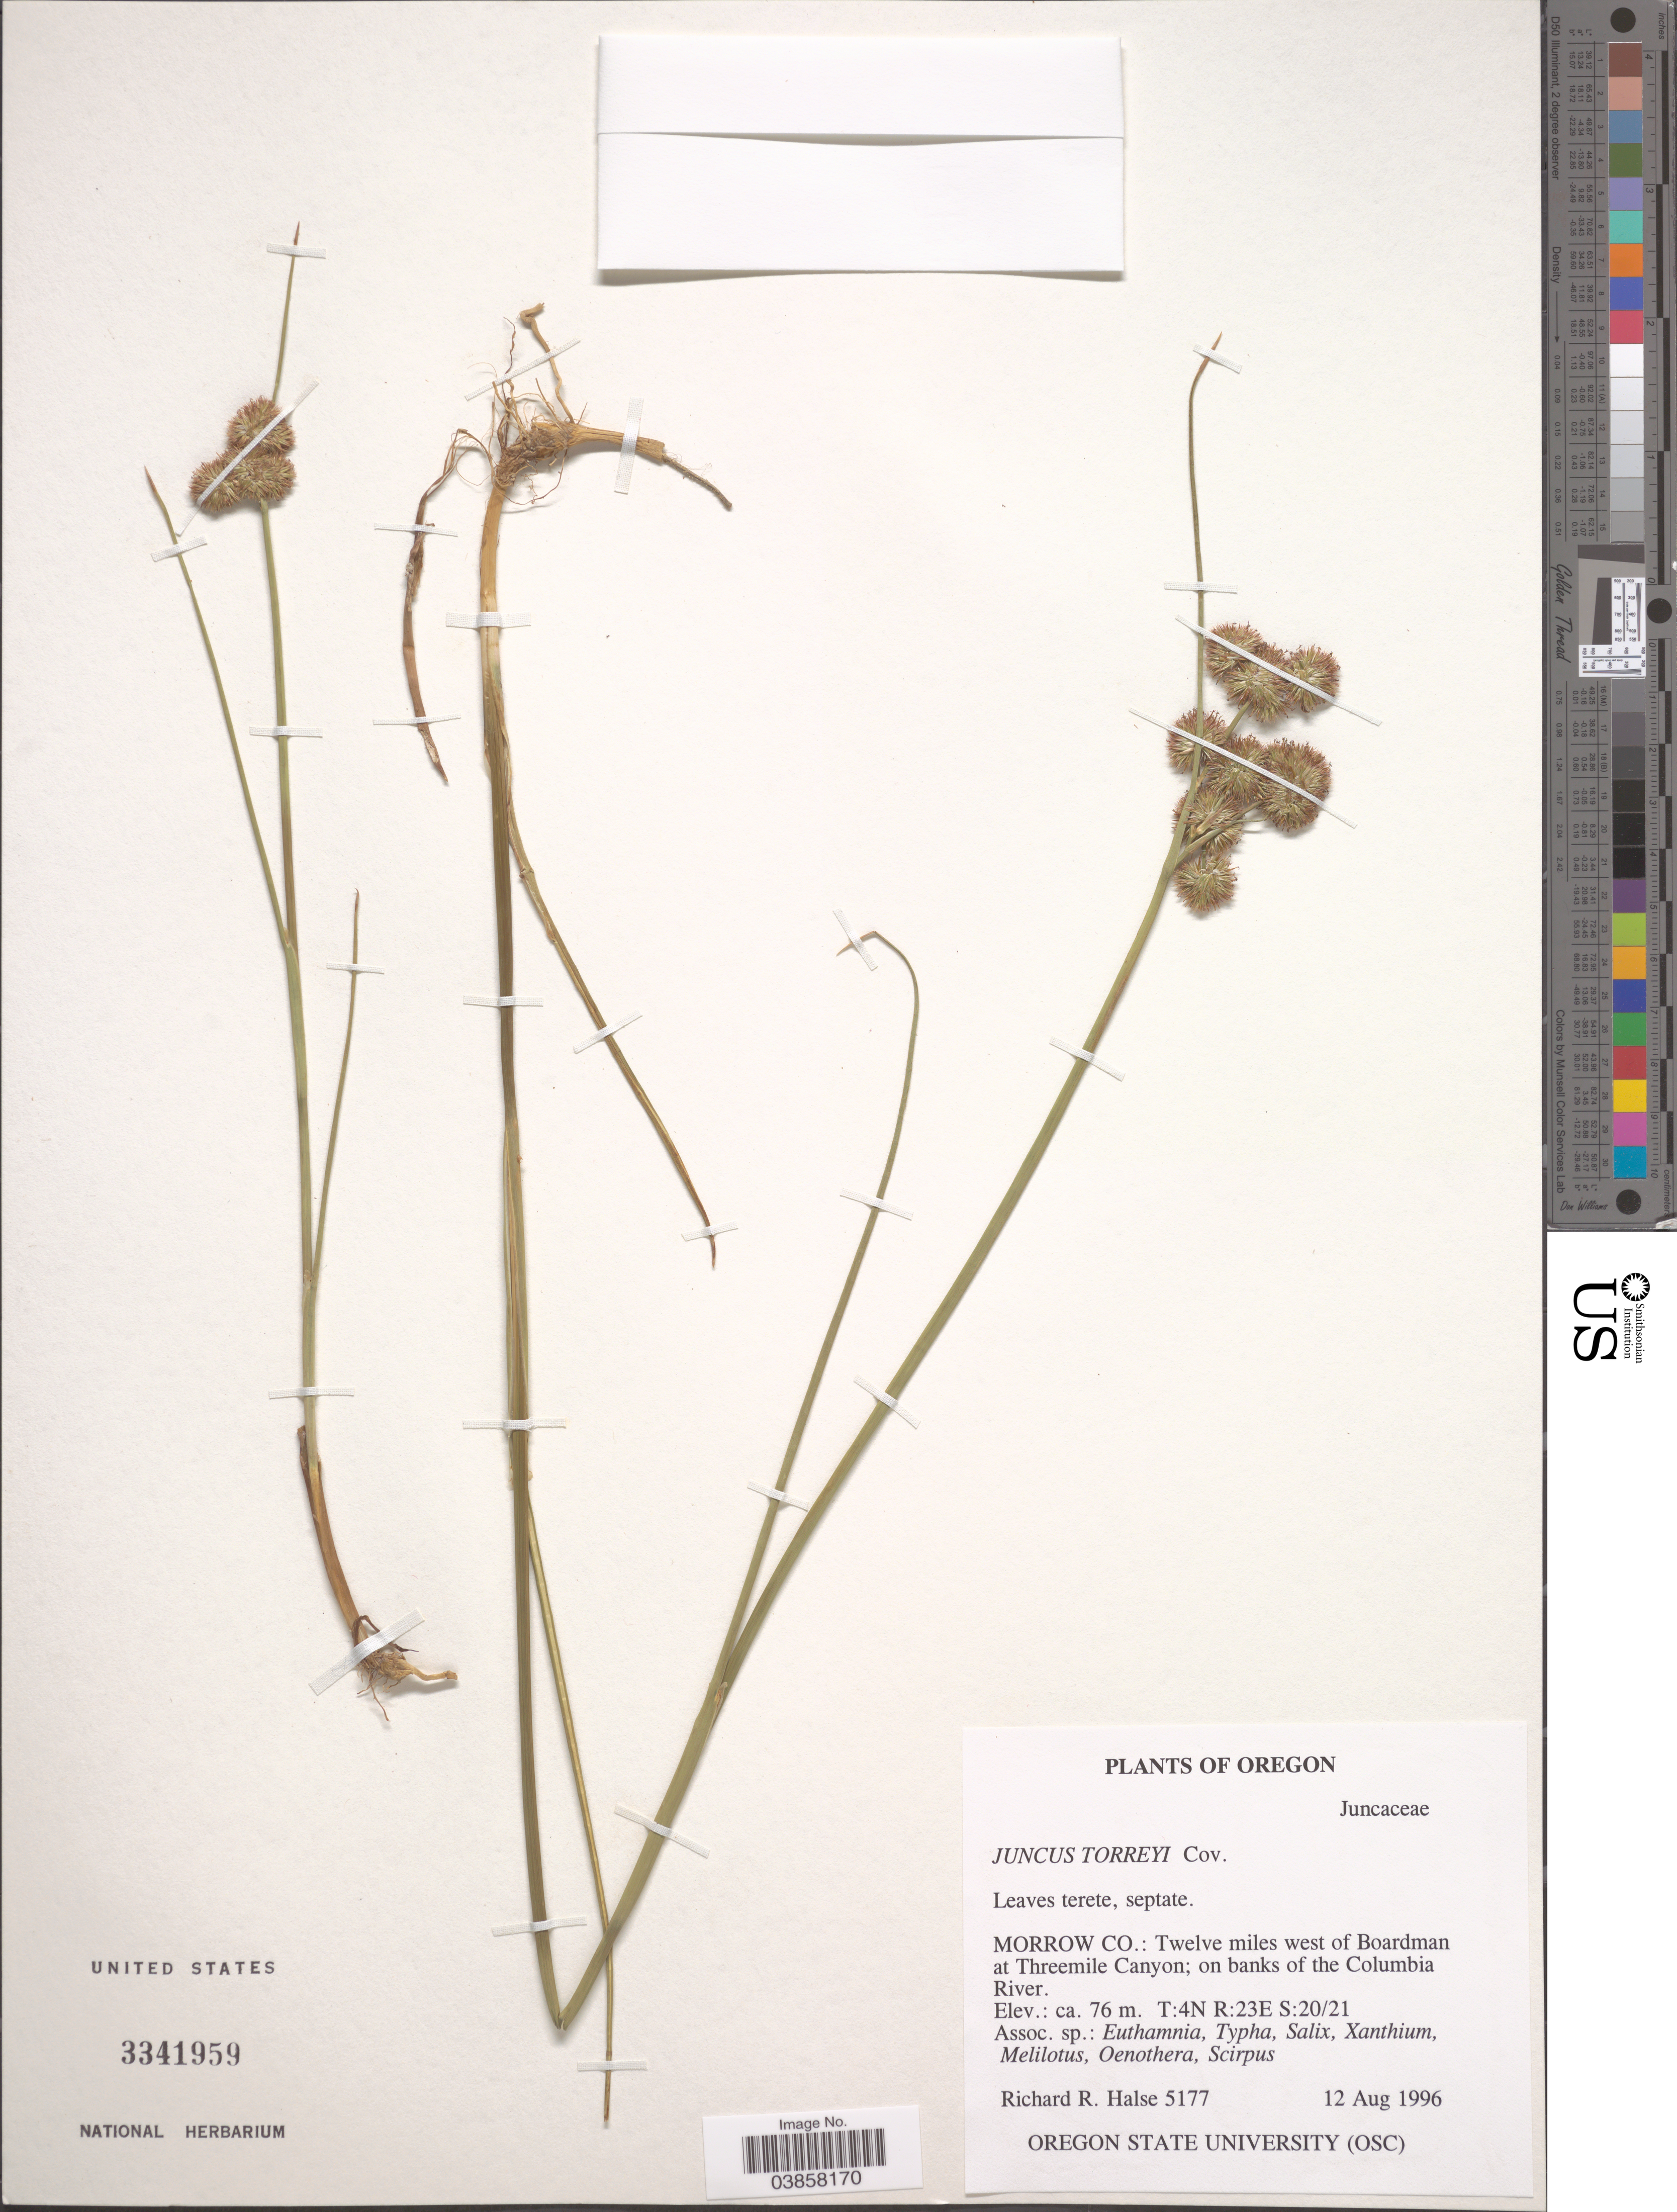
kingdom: Plantae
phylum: Tracheophyta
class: Liliopsida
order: Poales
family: Juncaceae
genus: Juncus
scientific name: Juncus torreyi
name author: Coville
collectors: R. Halse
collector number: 5177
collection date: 1996-08-12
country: United States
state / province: Oregon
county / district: Morrow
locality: Morrow Co.: Twelve miles west of Boardman at Threemile Canyon; on banks of the Columbia River. T:4N R:23E S:20/21.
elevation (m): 76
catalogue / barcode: US 3341959